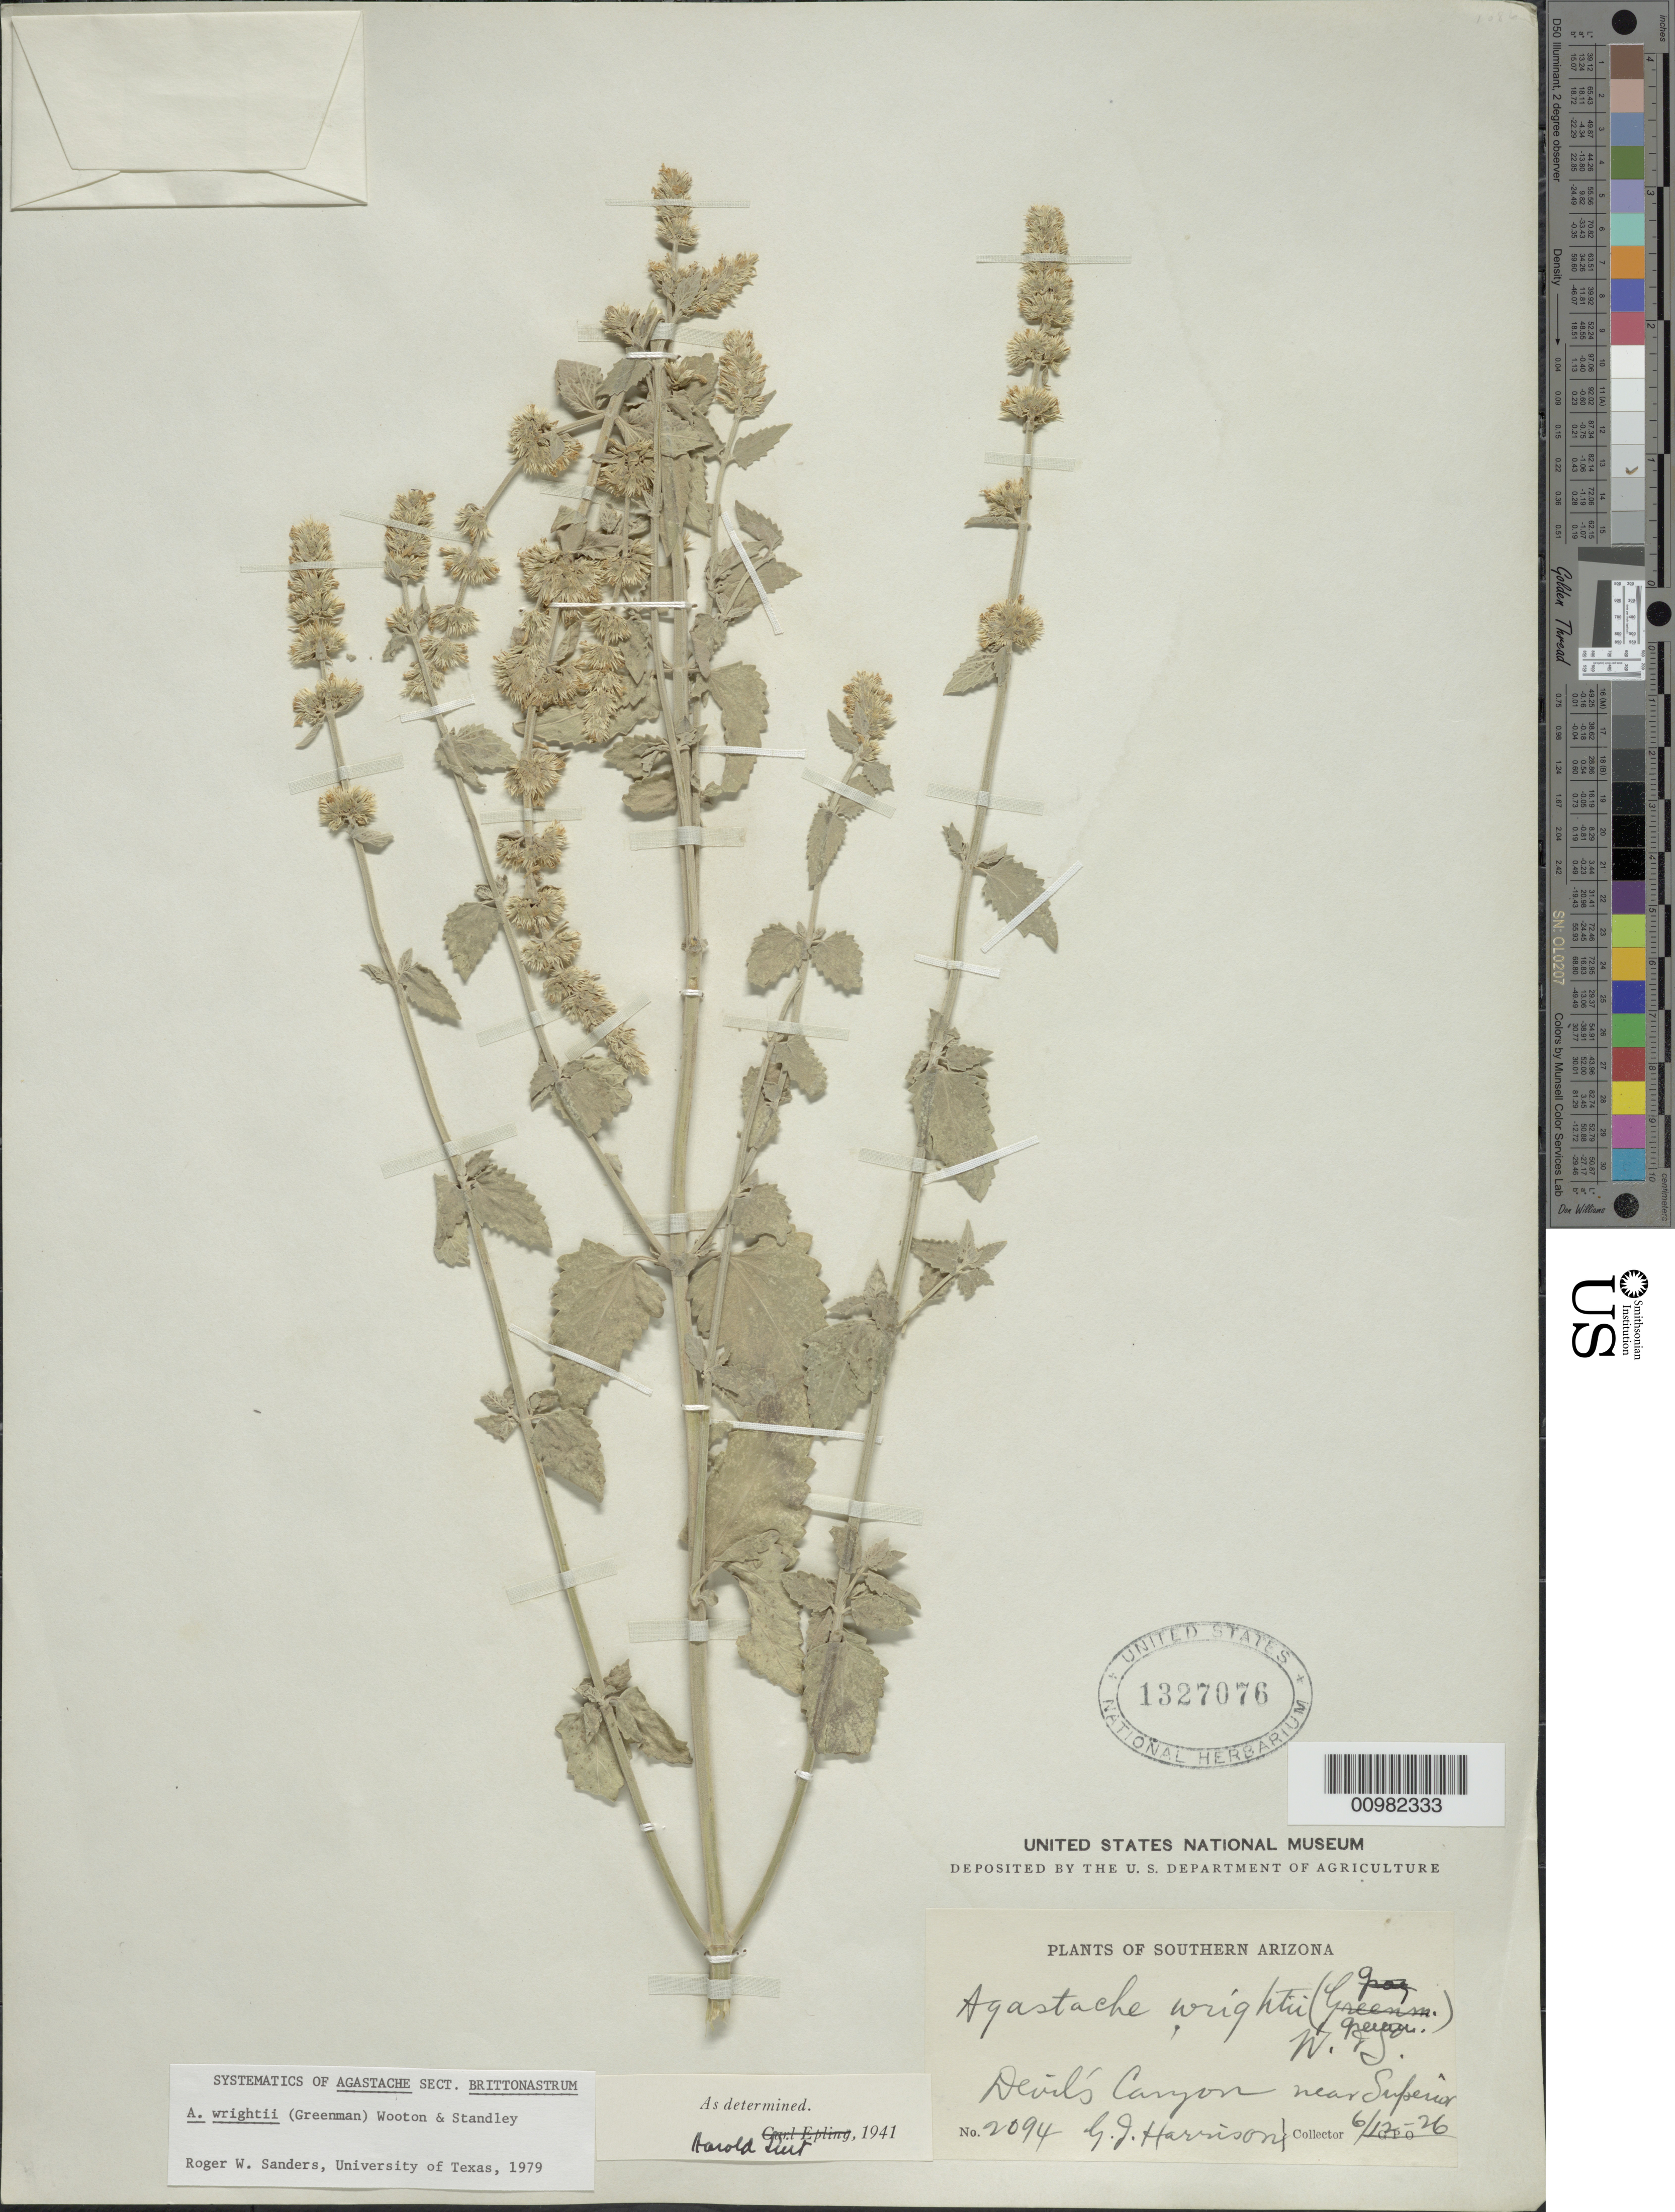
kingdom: Plantae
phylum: Tracheophyta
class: Magnoliopsida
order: Lamiales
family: Lamiaceae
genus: Agastache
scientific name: Agastache wrightii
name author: (Greenm.) Wooton & Standl.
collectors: G. J. Harrison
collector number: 2094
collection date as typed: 12 Jun 1926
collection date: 1926-06-12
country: United States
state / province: Arizona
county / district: Pinal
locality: Devil's Canyon near Superior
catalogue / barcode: US 1327076